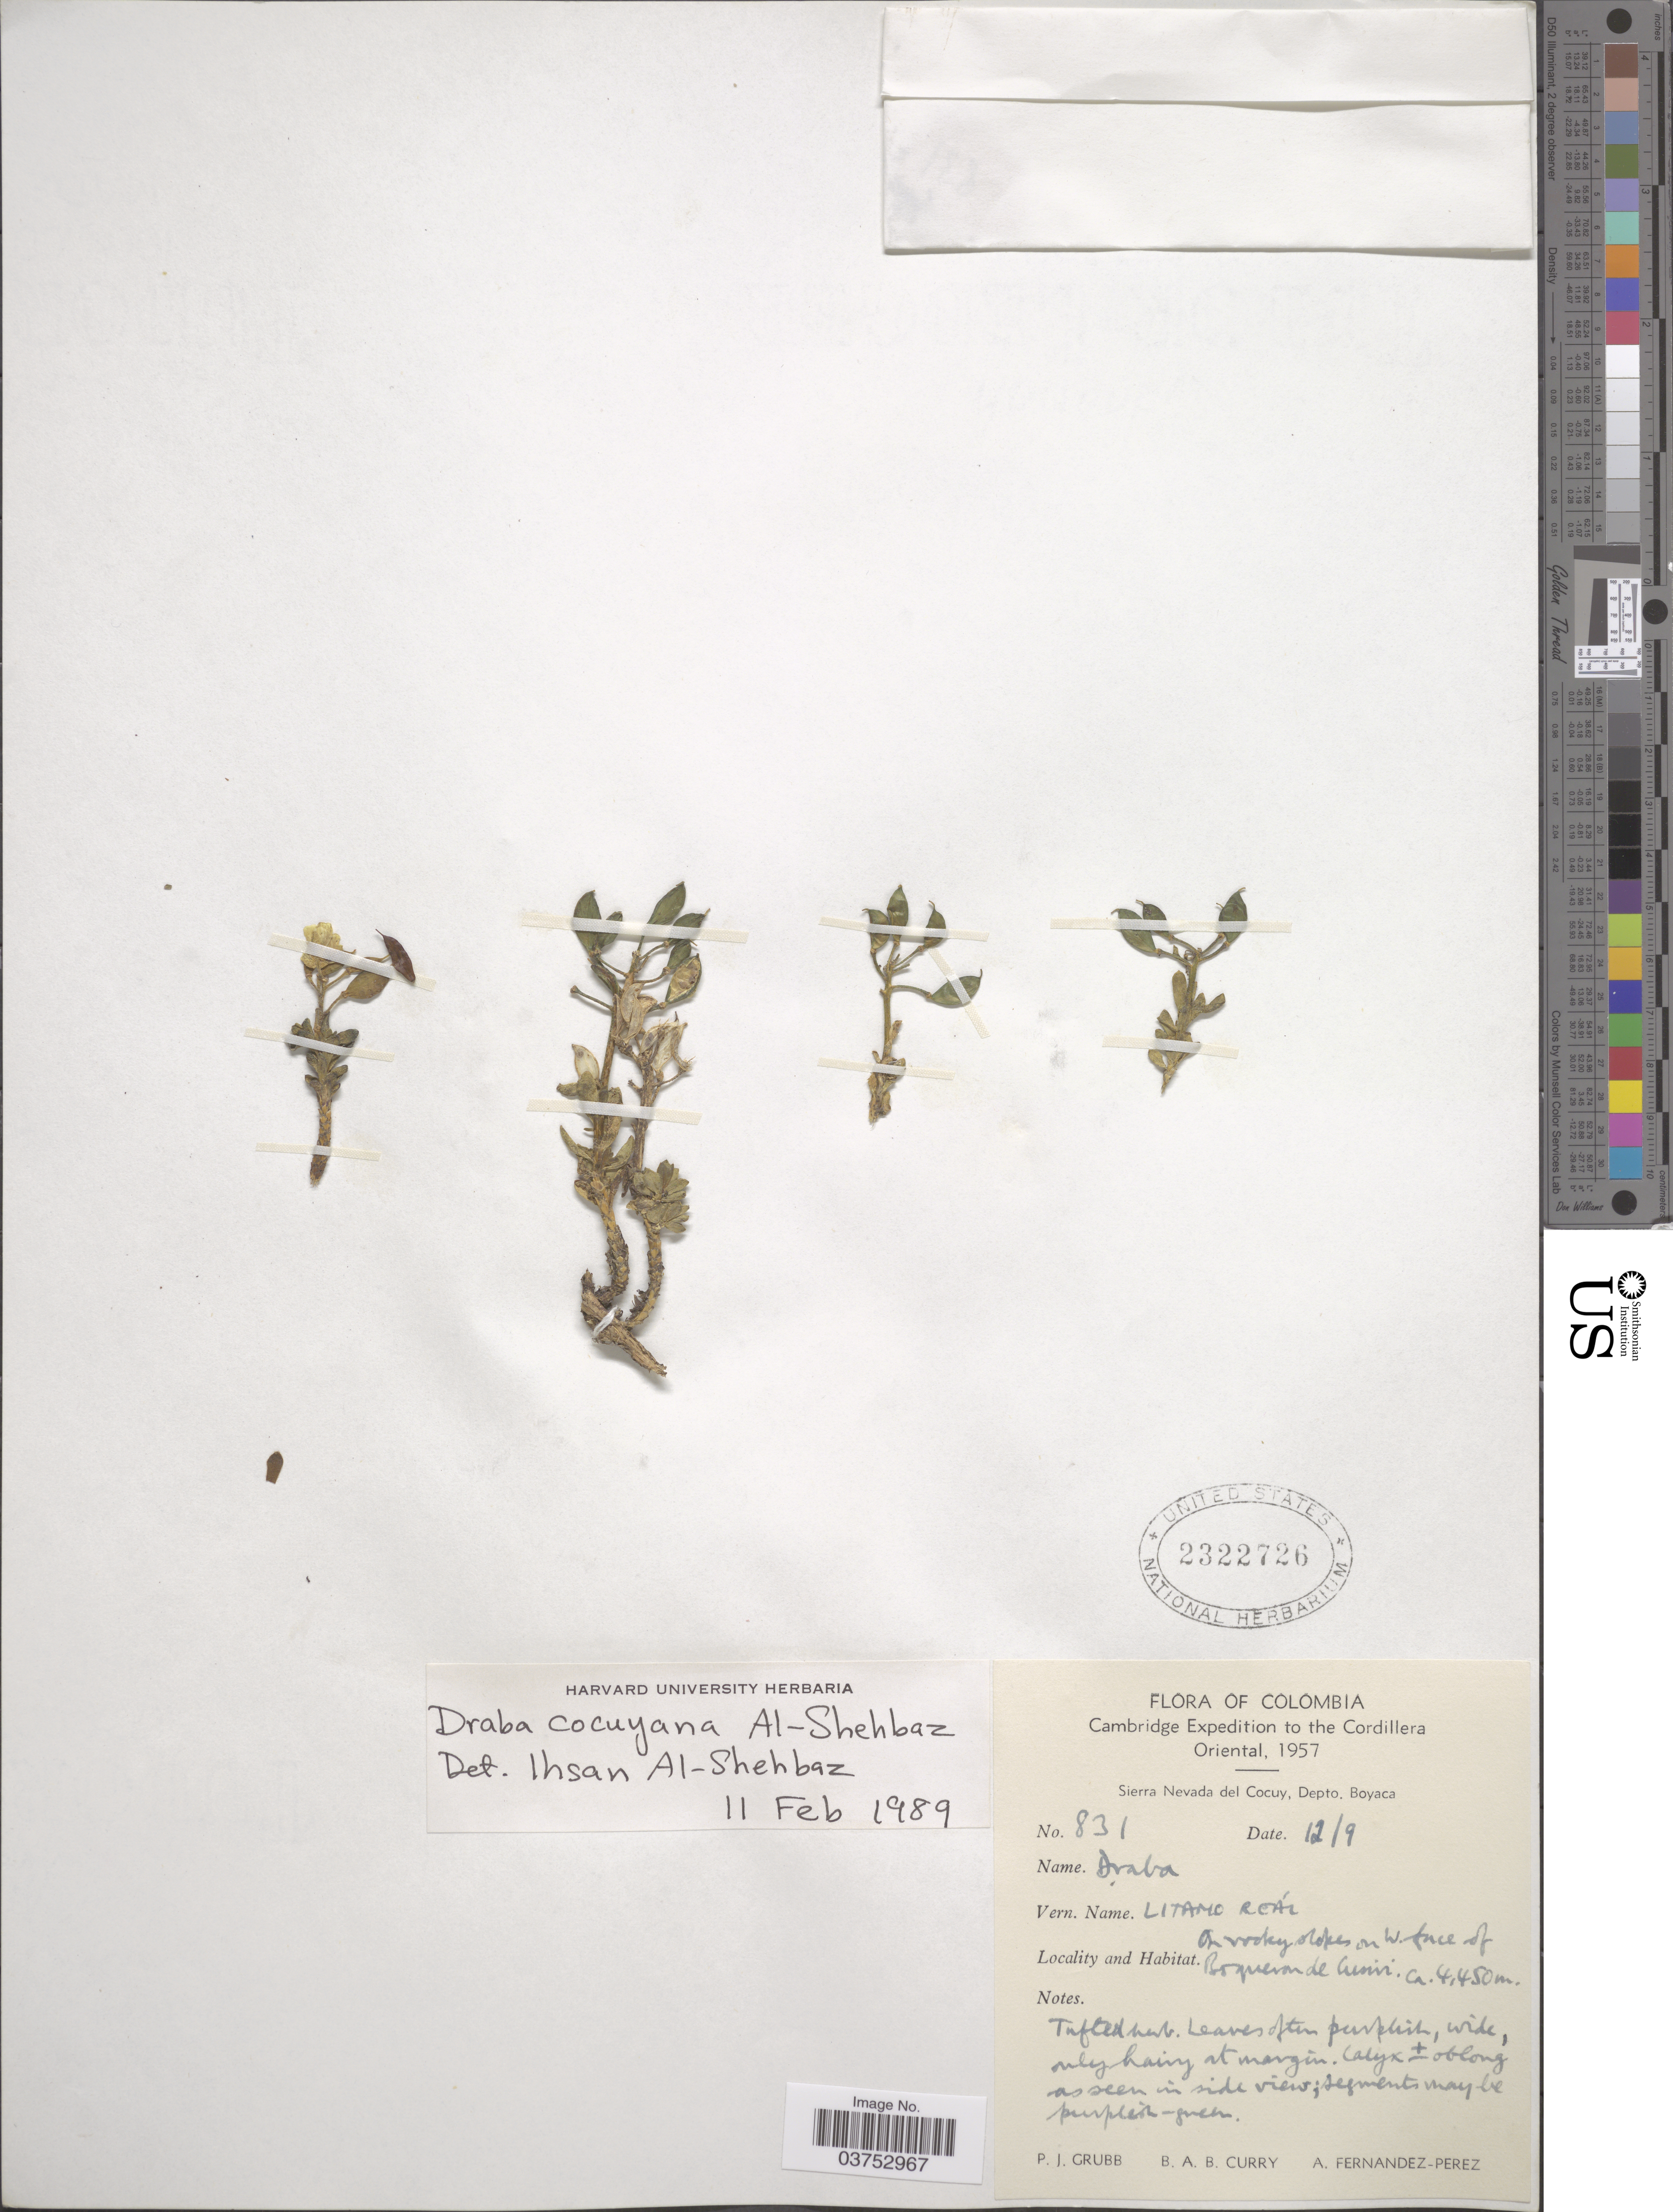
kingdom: Plantae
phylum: Tracheophyta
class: Magnoliopsida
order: Brassicales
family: Brassicaceae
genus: Draba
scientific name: Draba cocuyana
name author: Al-Shehbaz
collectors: P. J. Grubb, B. A. B. Curry & A. Fernández-Pérez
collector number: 831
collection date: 1957-09-12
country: Colombia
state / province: Boyacá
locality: Cordillera Oriental. Sierra Nevada del Cocuy, Depto. Boyaca. On rocky slopes on W. face of Boqueron de Cusiri.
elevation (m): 4450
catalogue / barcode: US 2322726